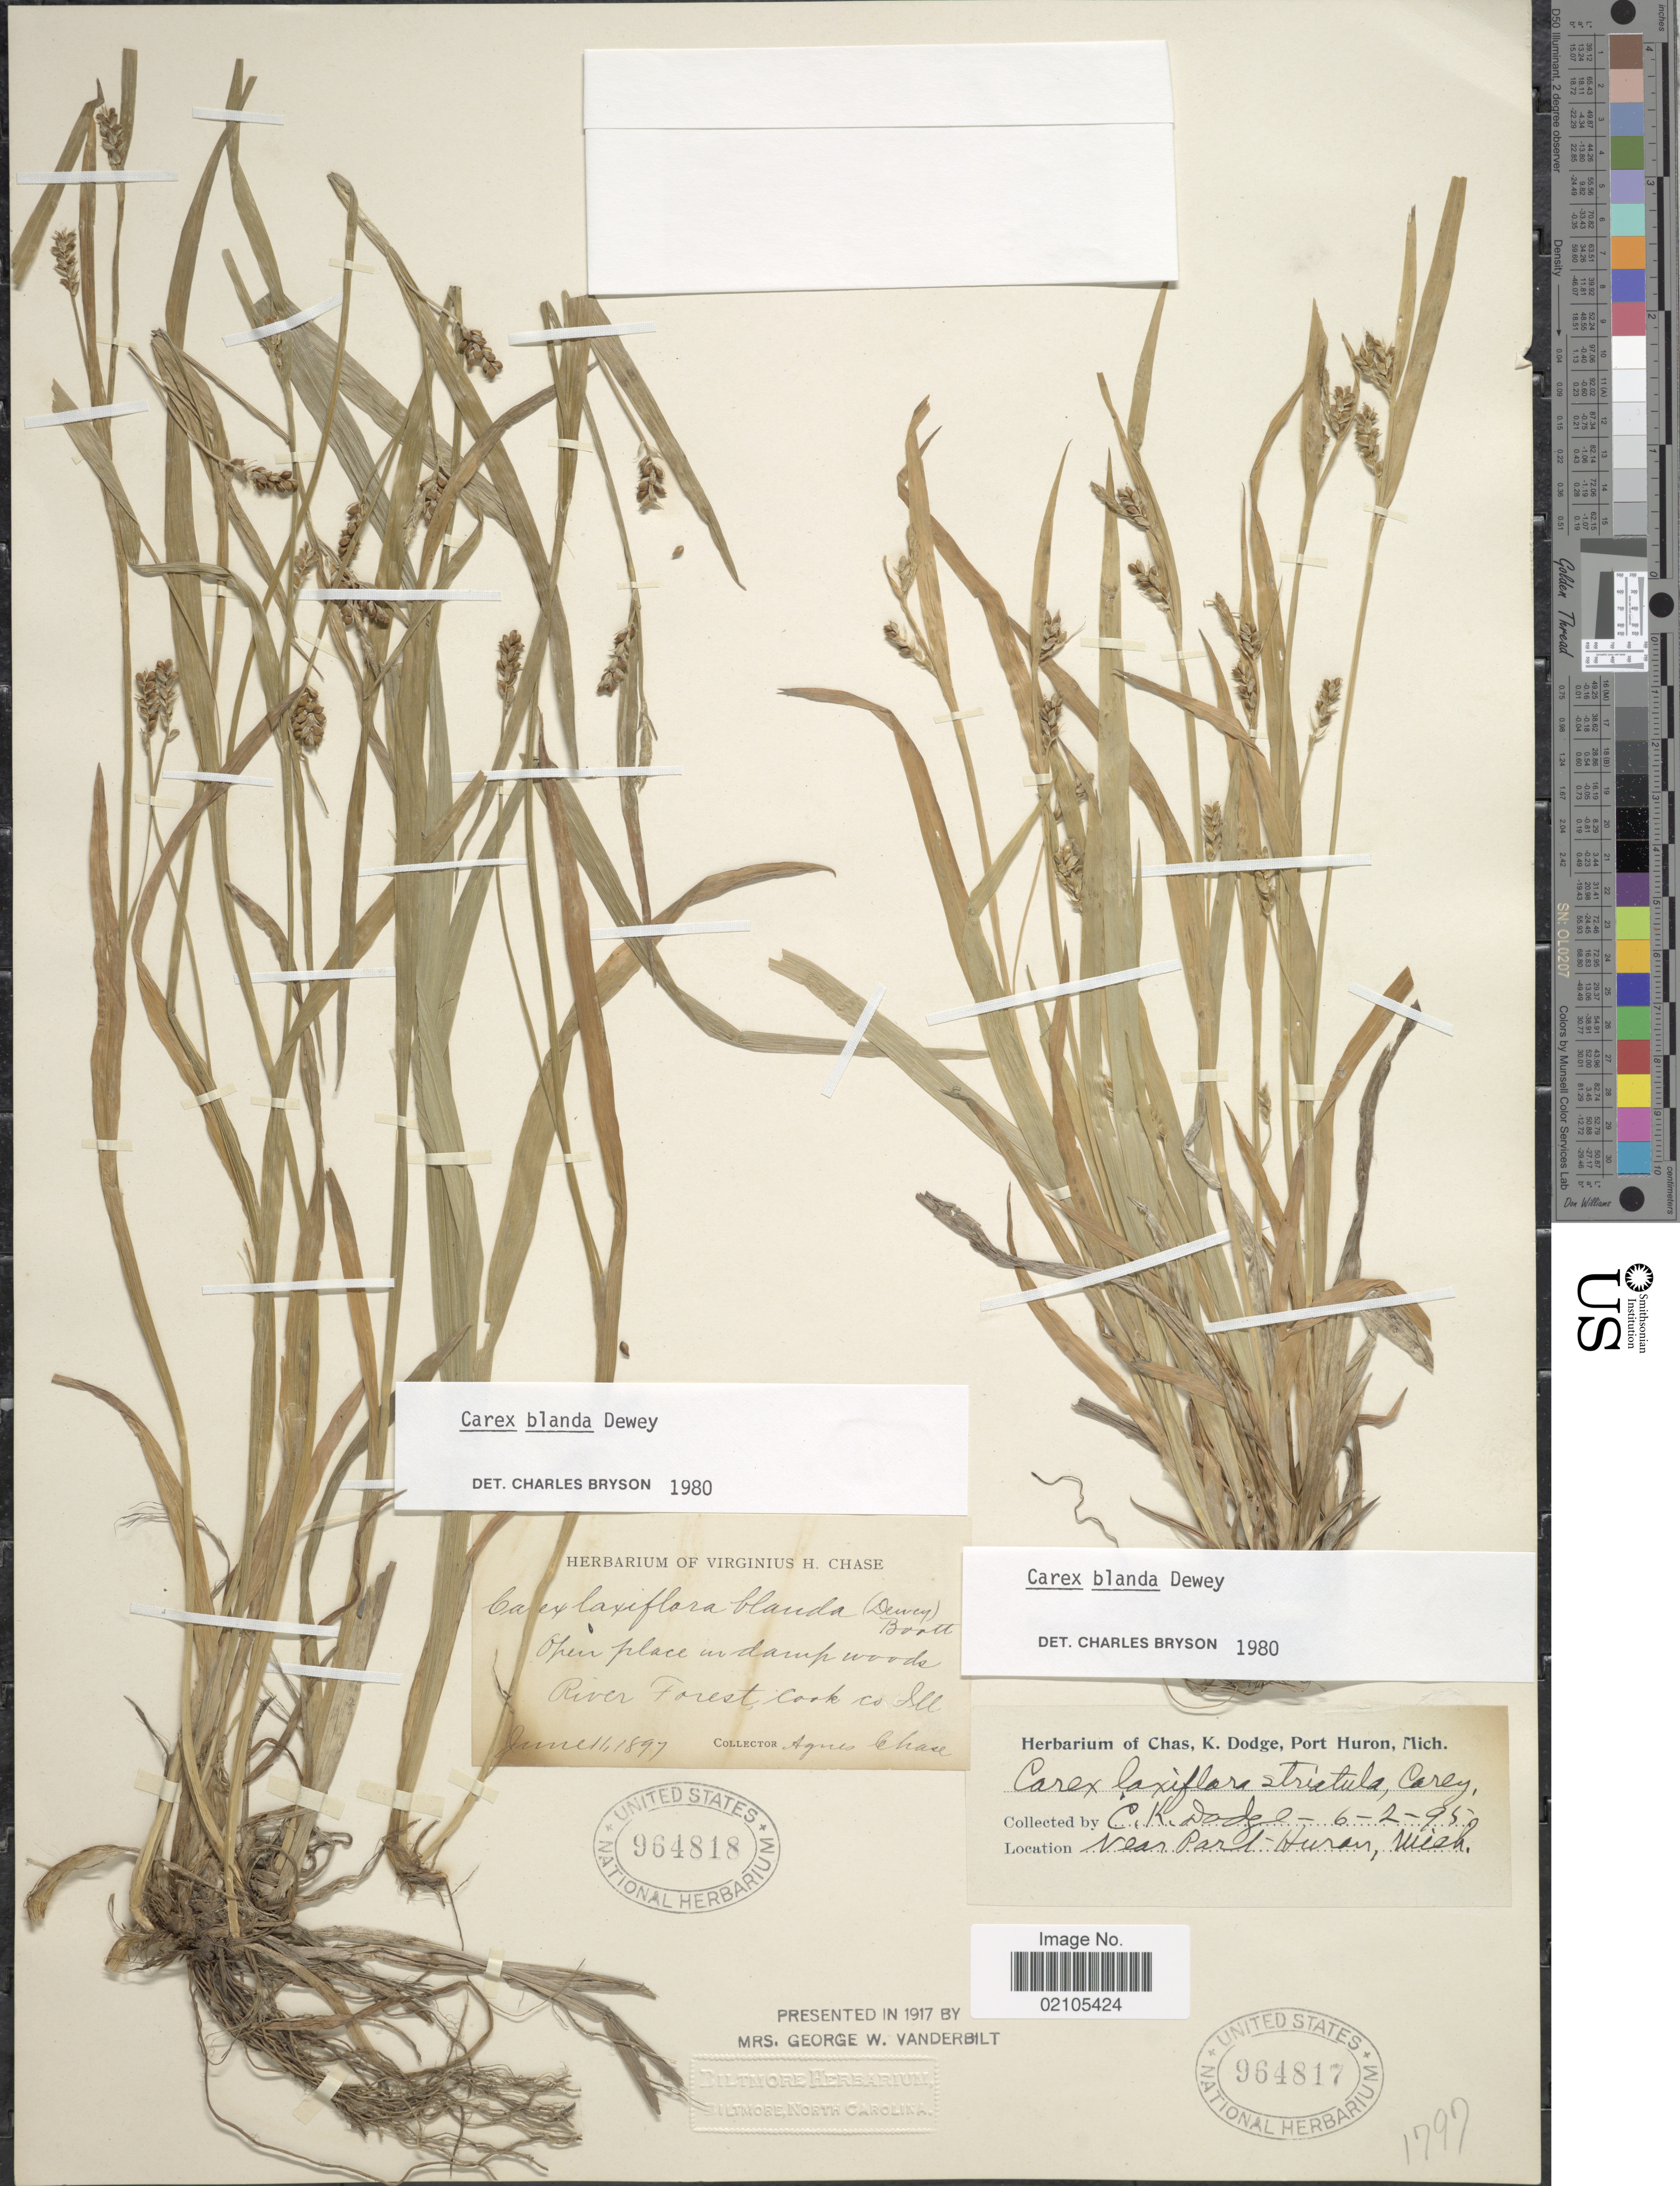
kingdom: Plantae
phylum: Tracheophyta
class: Liliopsida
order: Poales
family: Cyperaceae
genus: Carex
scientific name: Carex blanda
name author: Dewey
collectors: C. K. Dodge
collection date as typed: Transcribed d/m/y: 2/6/95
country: United States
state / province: Michigan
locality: Near Port Huron, Mich.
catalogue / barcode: US 964817-2